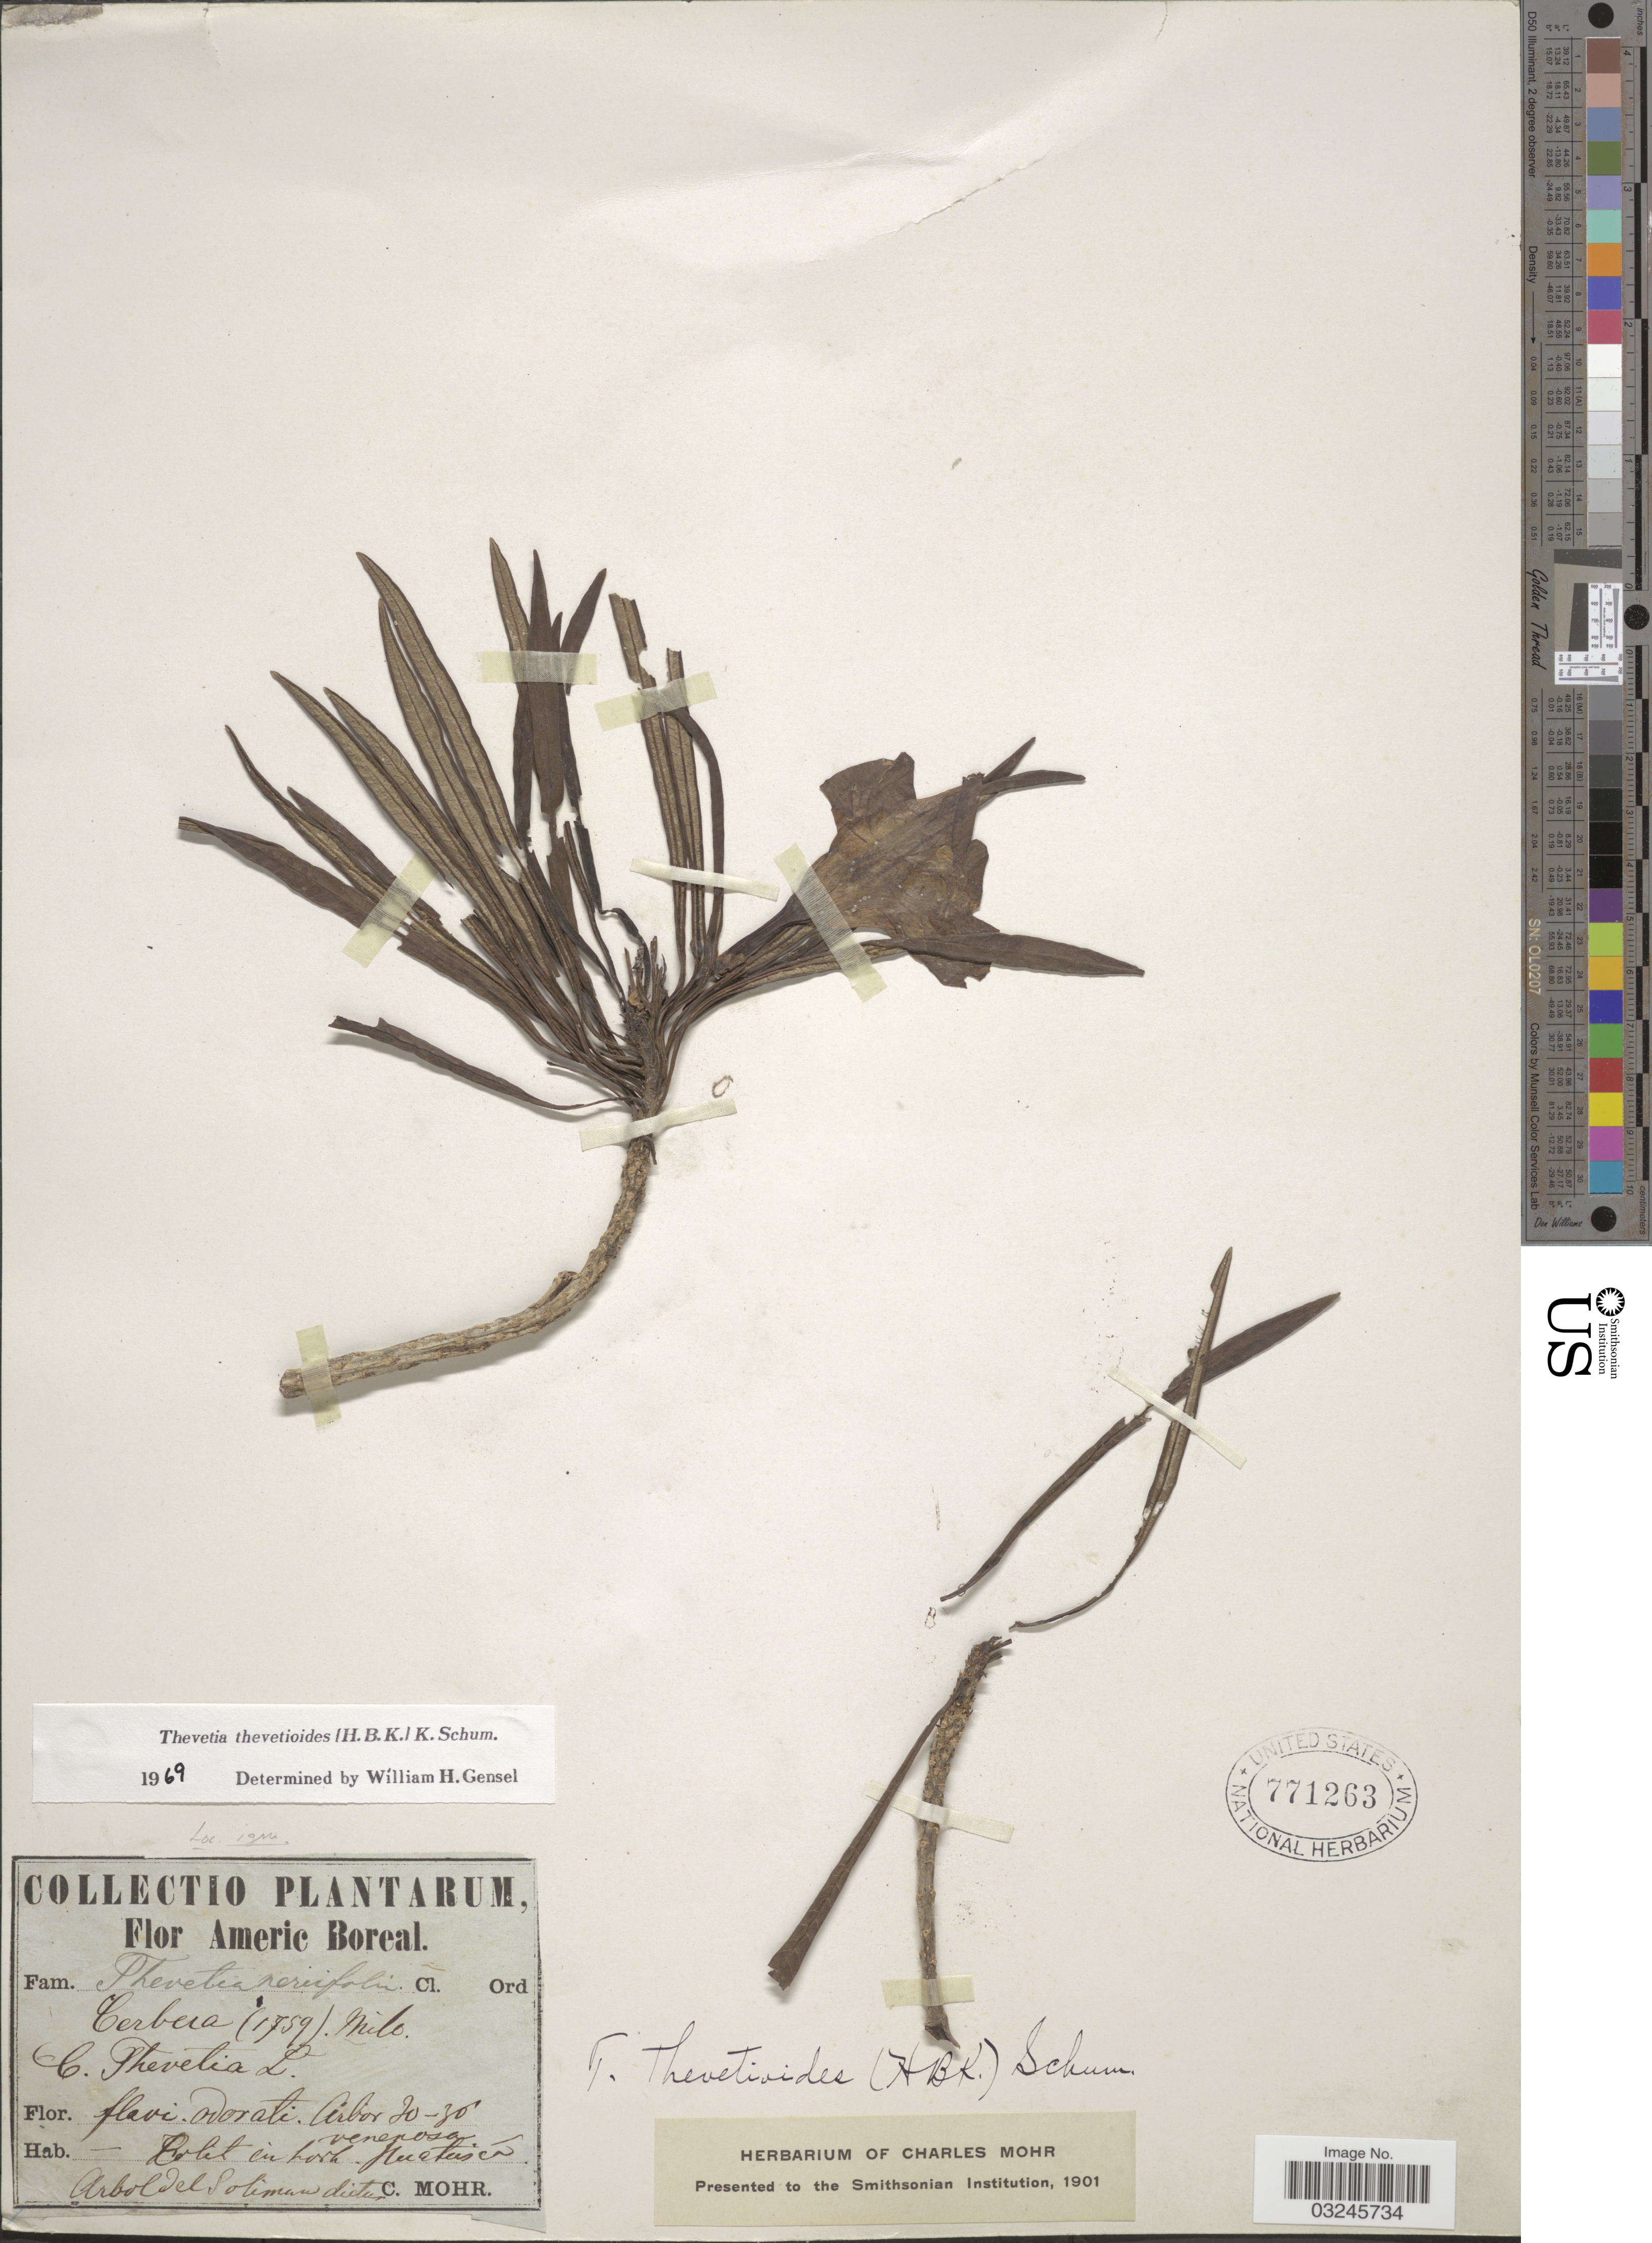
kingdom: Plantae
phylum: Tracheophyta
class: Magnoliopsida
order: Gentianales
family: Apocynaceae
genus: Thevetia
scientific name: Thevetia thevetioides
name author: (Kunth) K. Schum.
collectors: Mohr, C. T. (herbarium)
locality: Arbol del Soliman. [unsure placement] Americ Boreal.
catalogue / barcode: US 771263